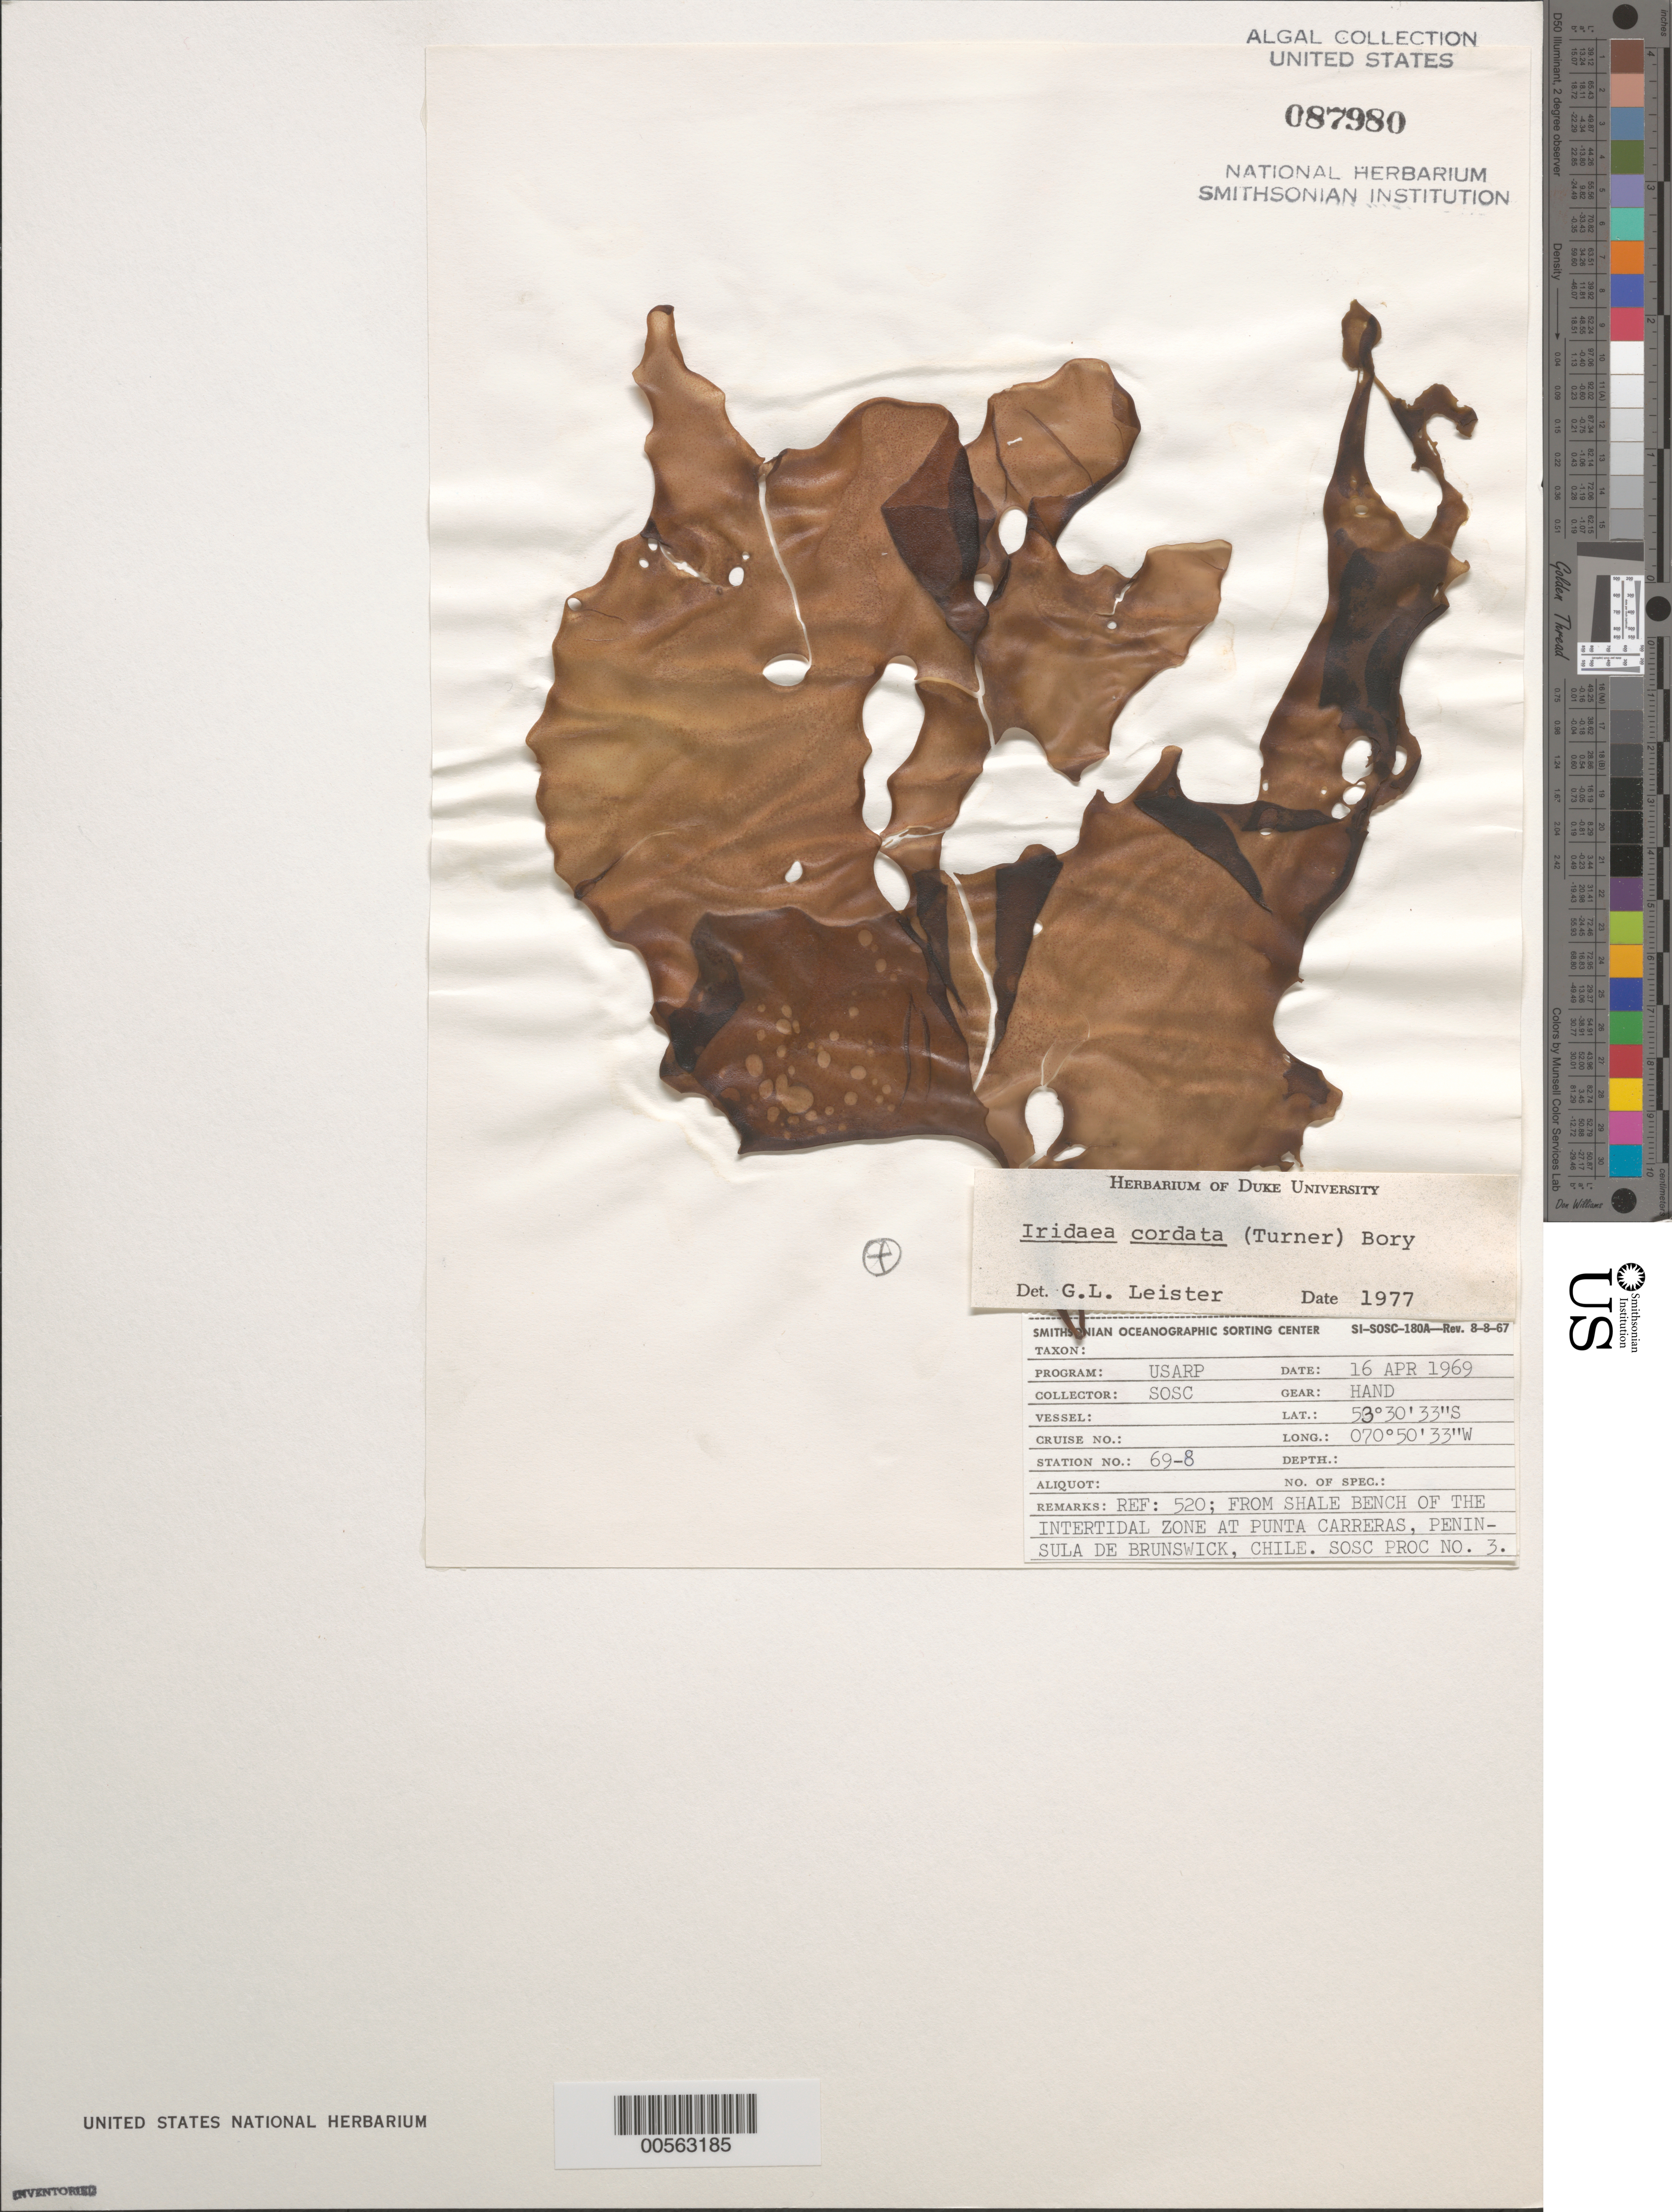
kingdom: Plantae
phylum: Rhodophyta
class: Florideophyceae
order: Gigartinales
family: Gigartinaceae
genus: Iridaea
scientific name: Iridaea cordata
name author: (Turner) Bory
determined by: Leister, G. L.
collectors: SOSC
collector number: Station 69-8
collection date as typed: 16 Apr 1969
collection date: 1969-04-16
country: Chile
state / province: Magallanes y de la Antártica Chilena (XII)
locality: Punta carreras, peninsula de brunswick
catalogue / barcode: US 87980